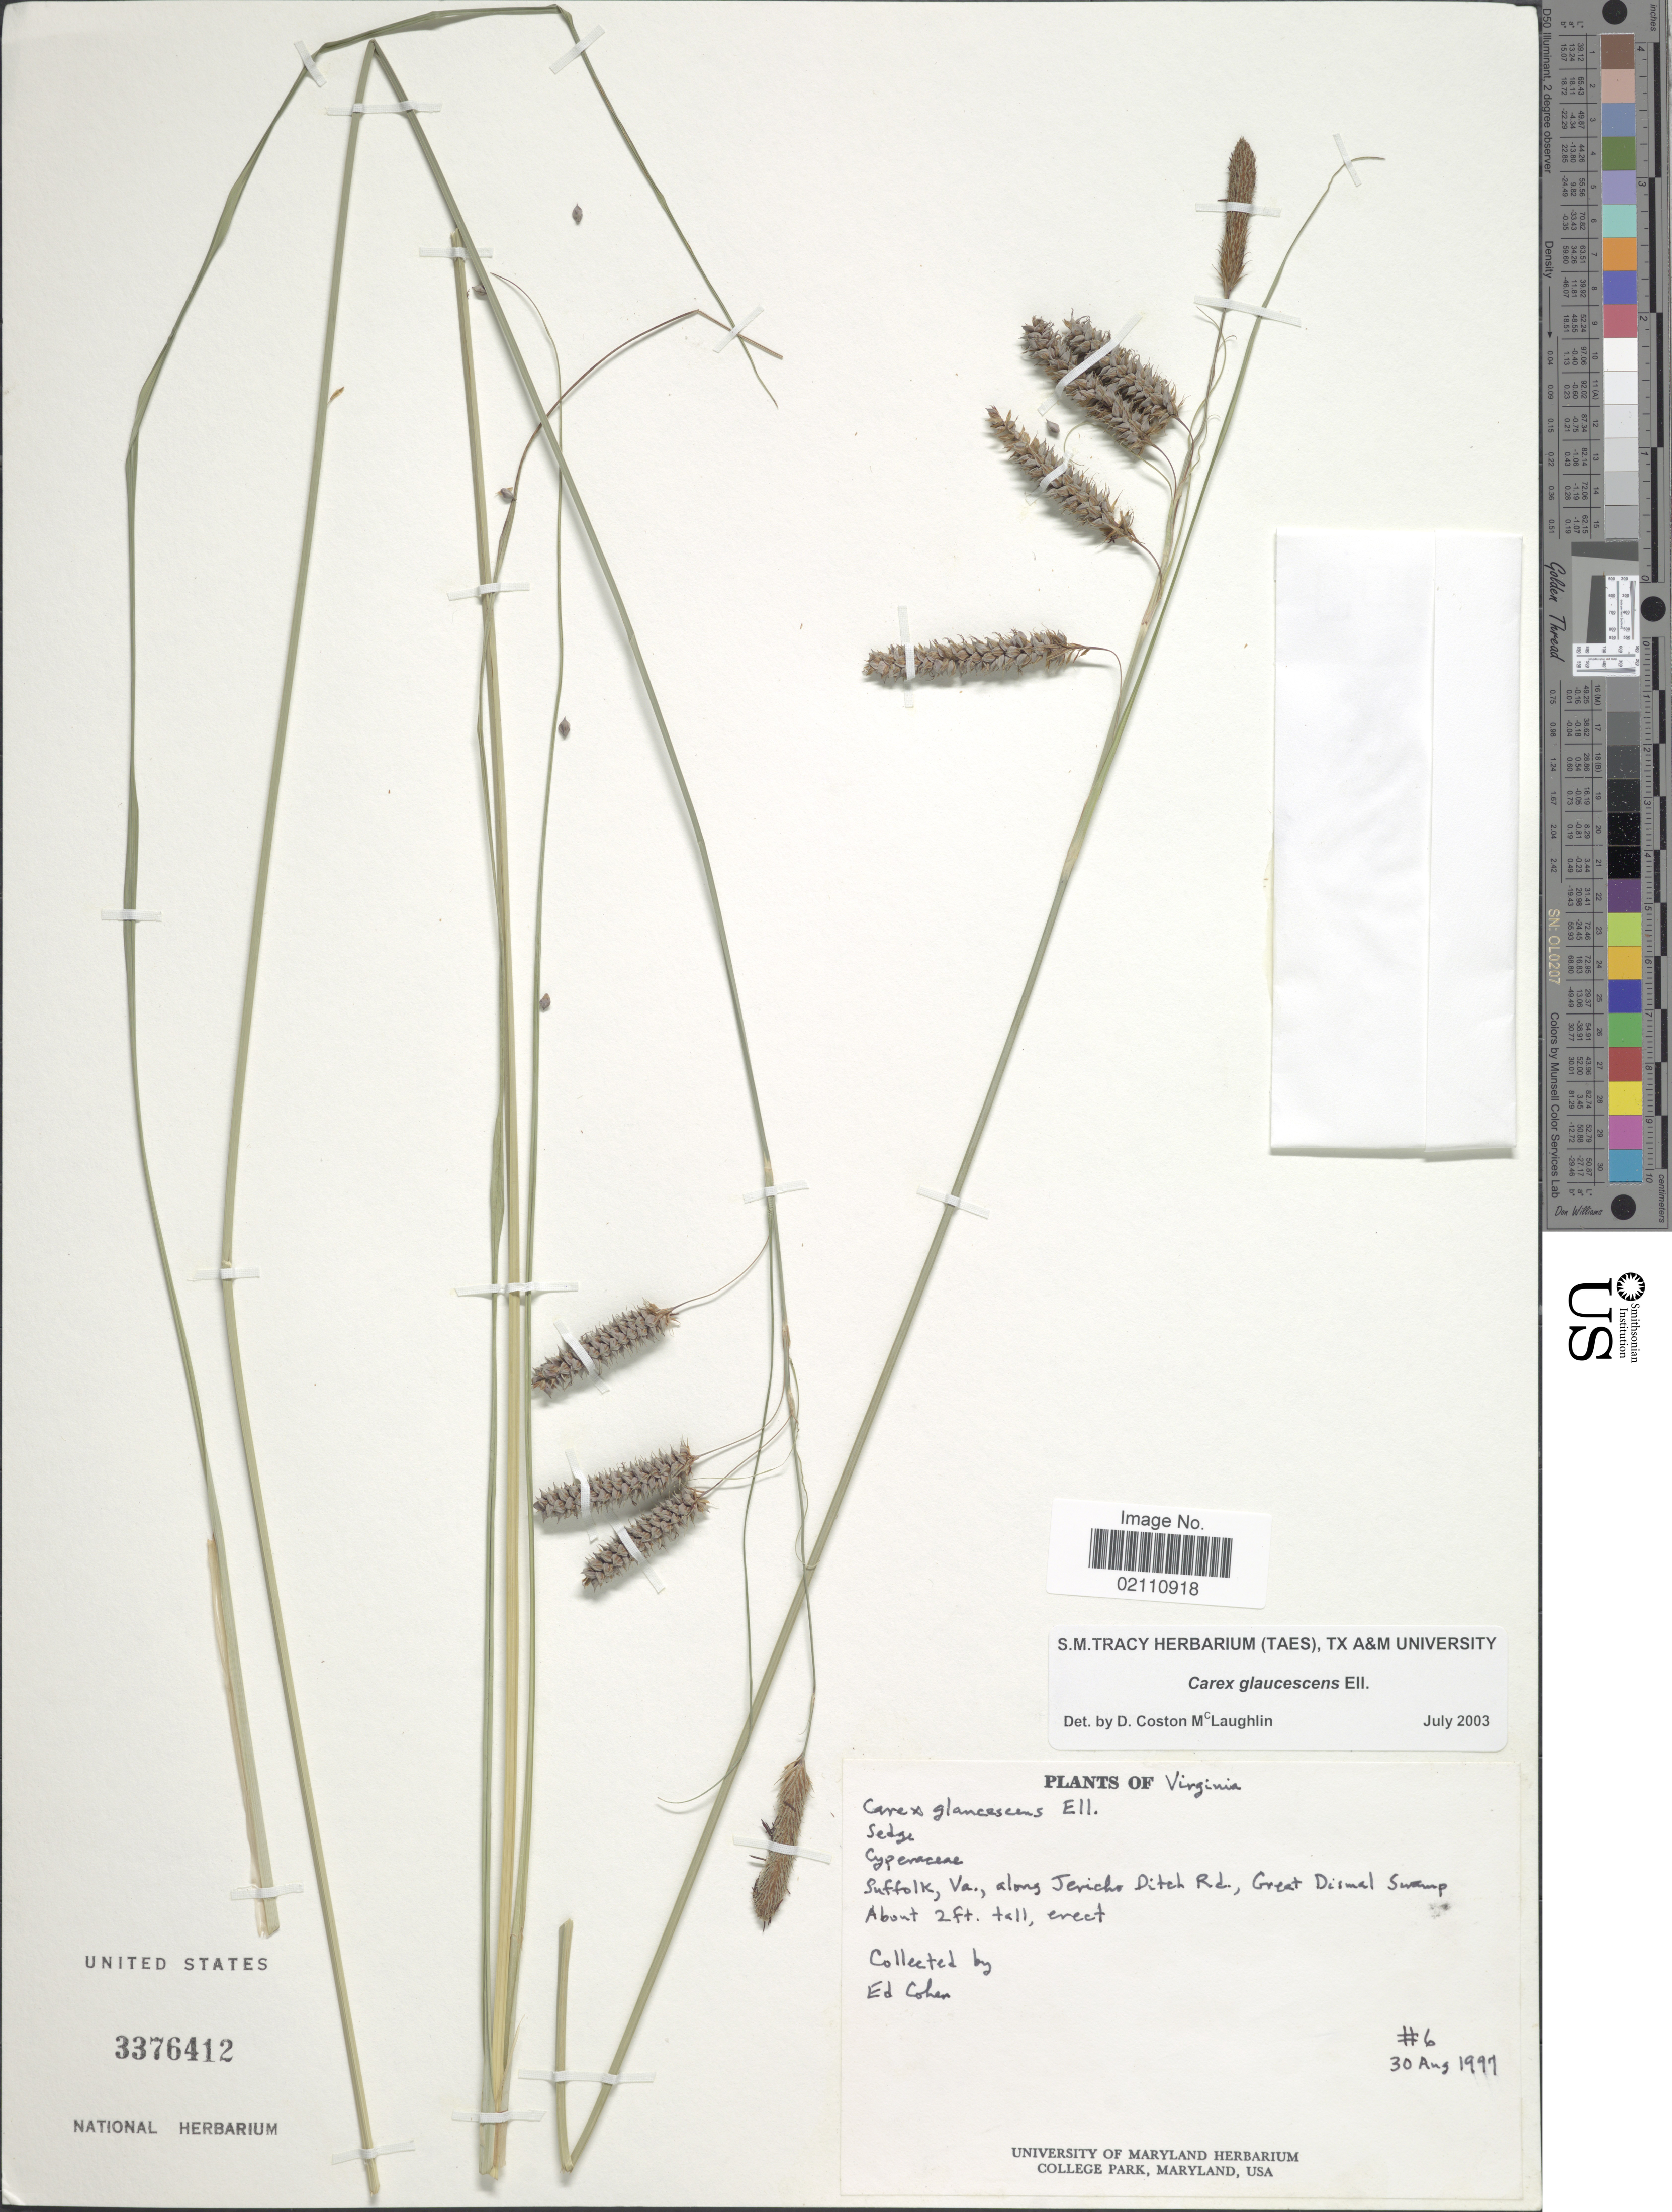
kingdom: Plantae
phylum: Tracheophyta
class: Liliopsida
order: Poales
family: Cyperaceae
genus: Carex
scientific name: Carex glaucescens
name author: Elliott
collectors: E. Cohen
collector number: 6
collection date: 1997-08-30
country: United States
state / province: Virginia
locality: Suffolk, Va., along Jericho Ditch Rd., Great Dilmal Swamp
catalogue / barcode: US 3376412